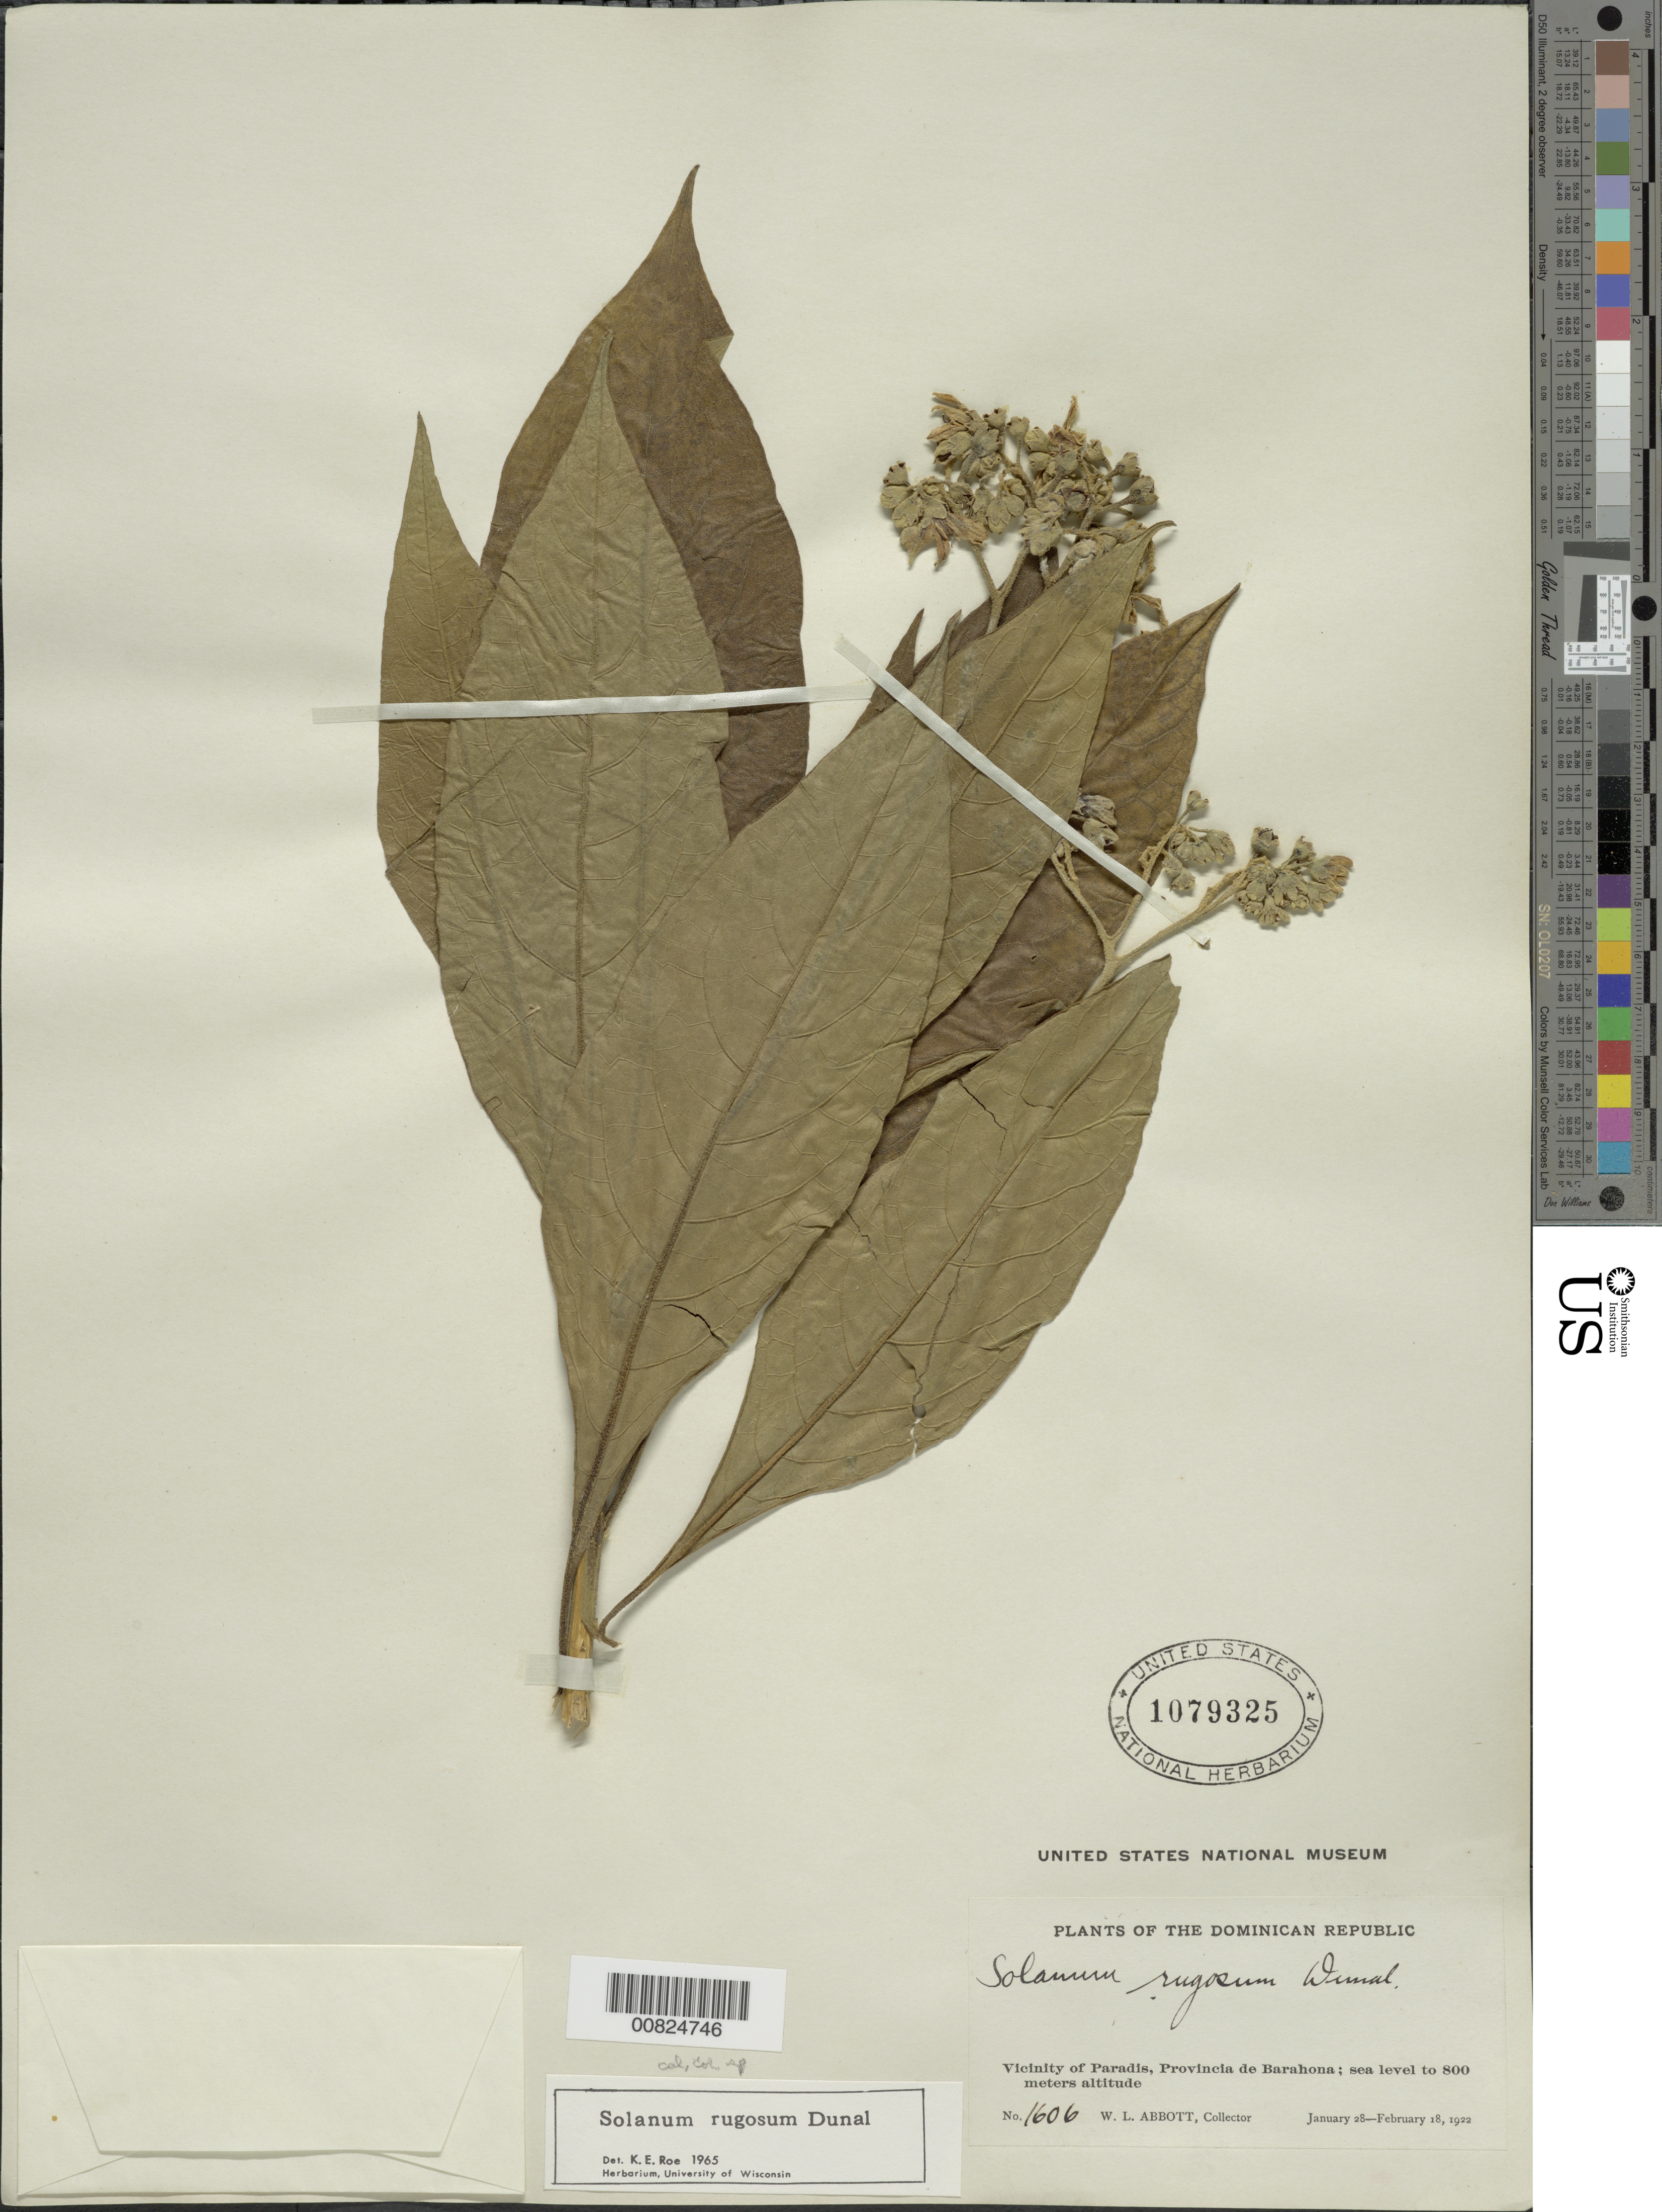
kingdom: Plantae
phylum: Tracheophyta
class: Magnoliopsida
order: Solanales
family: Solanaceae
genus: Solanum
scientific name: Solanum rugosum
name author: Dunal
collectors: W. L. Abbott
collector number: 1606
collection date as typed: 28 Jan 1922 to 18 Feb 1922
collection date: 1922-01-28/1922-02-18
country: Dominican Republic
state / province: Barahona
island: Hispaniola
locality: Vicinity of Paradis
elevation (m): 0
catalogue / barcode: US 1079325